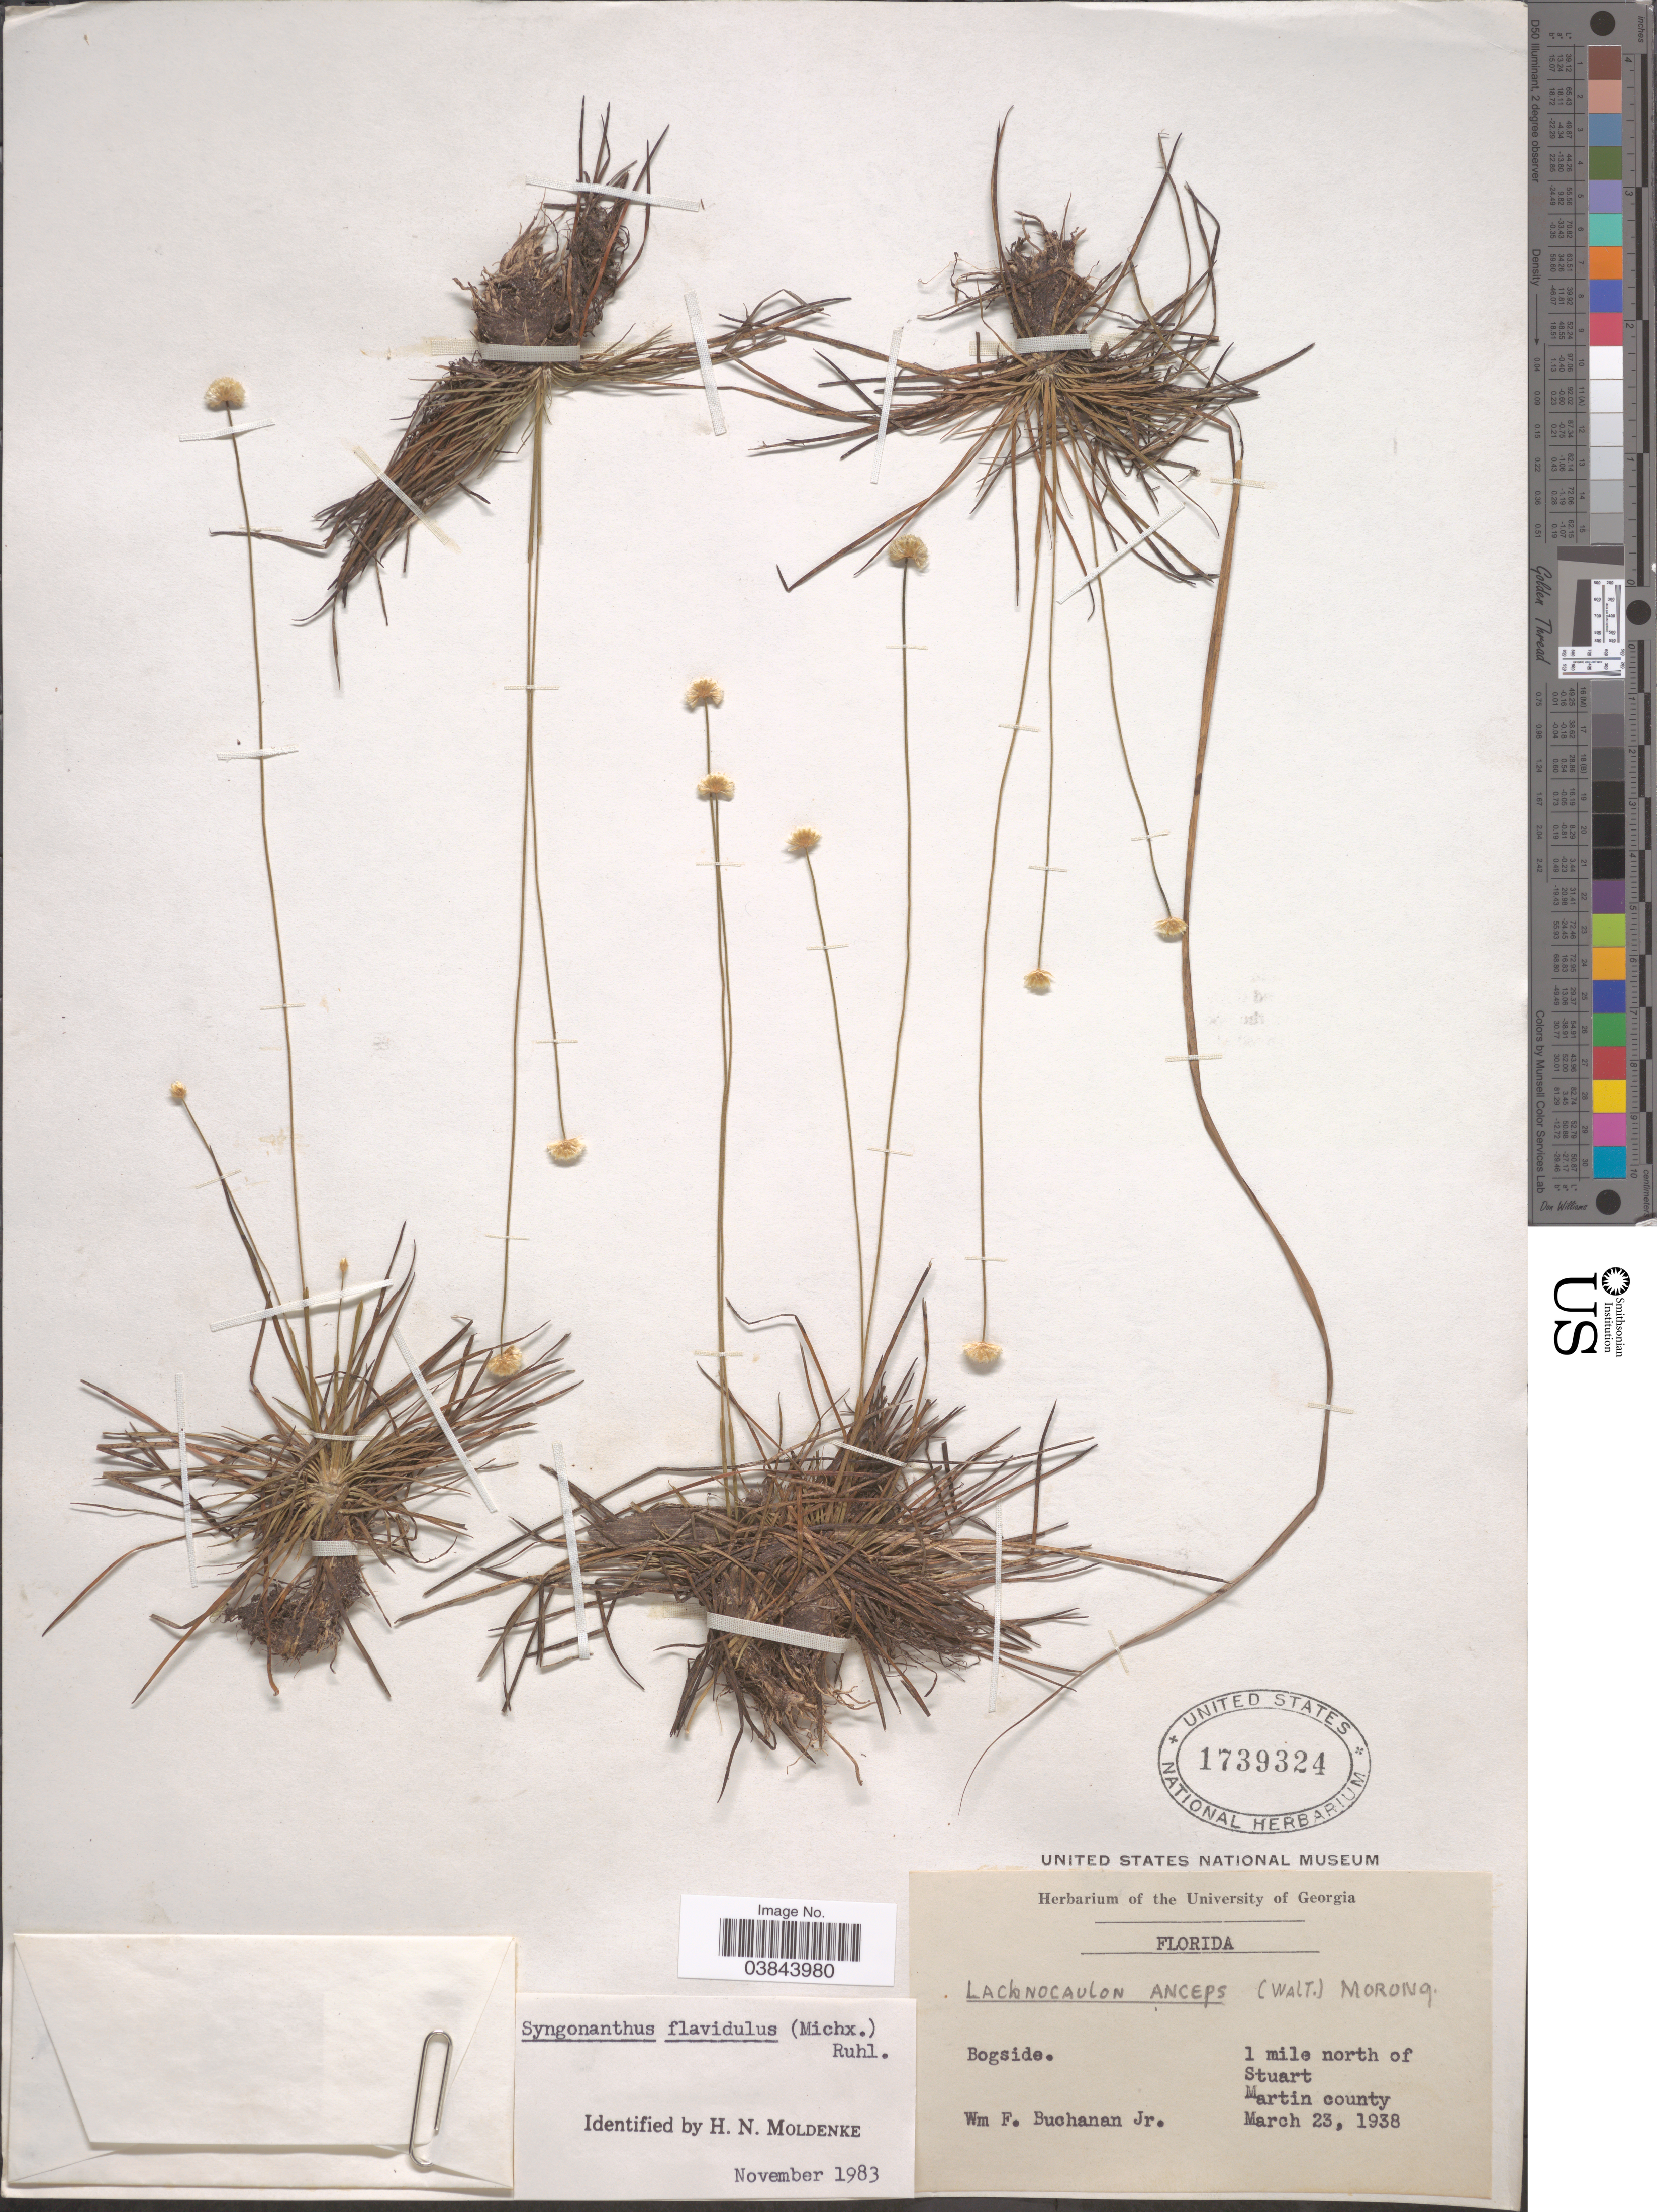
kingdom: Plantae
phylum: Tracheophyta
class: Liliopsida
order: Poales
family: Eriocaulaceae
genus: Syngonanthus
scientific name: Syngonanthus flavidulus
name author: (Michx.) Ruhland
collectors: W. Buchanan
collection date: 1938-03-23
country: United States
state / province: Florida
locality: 1 mile north of Stuart, Martin county.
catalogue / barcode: US 1739324